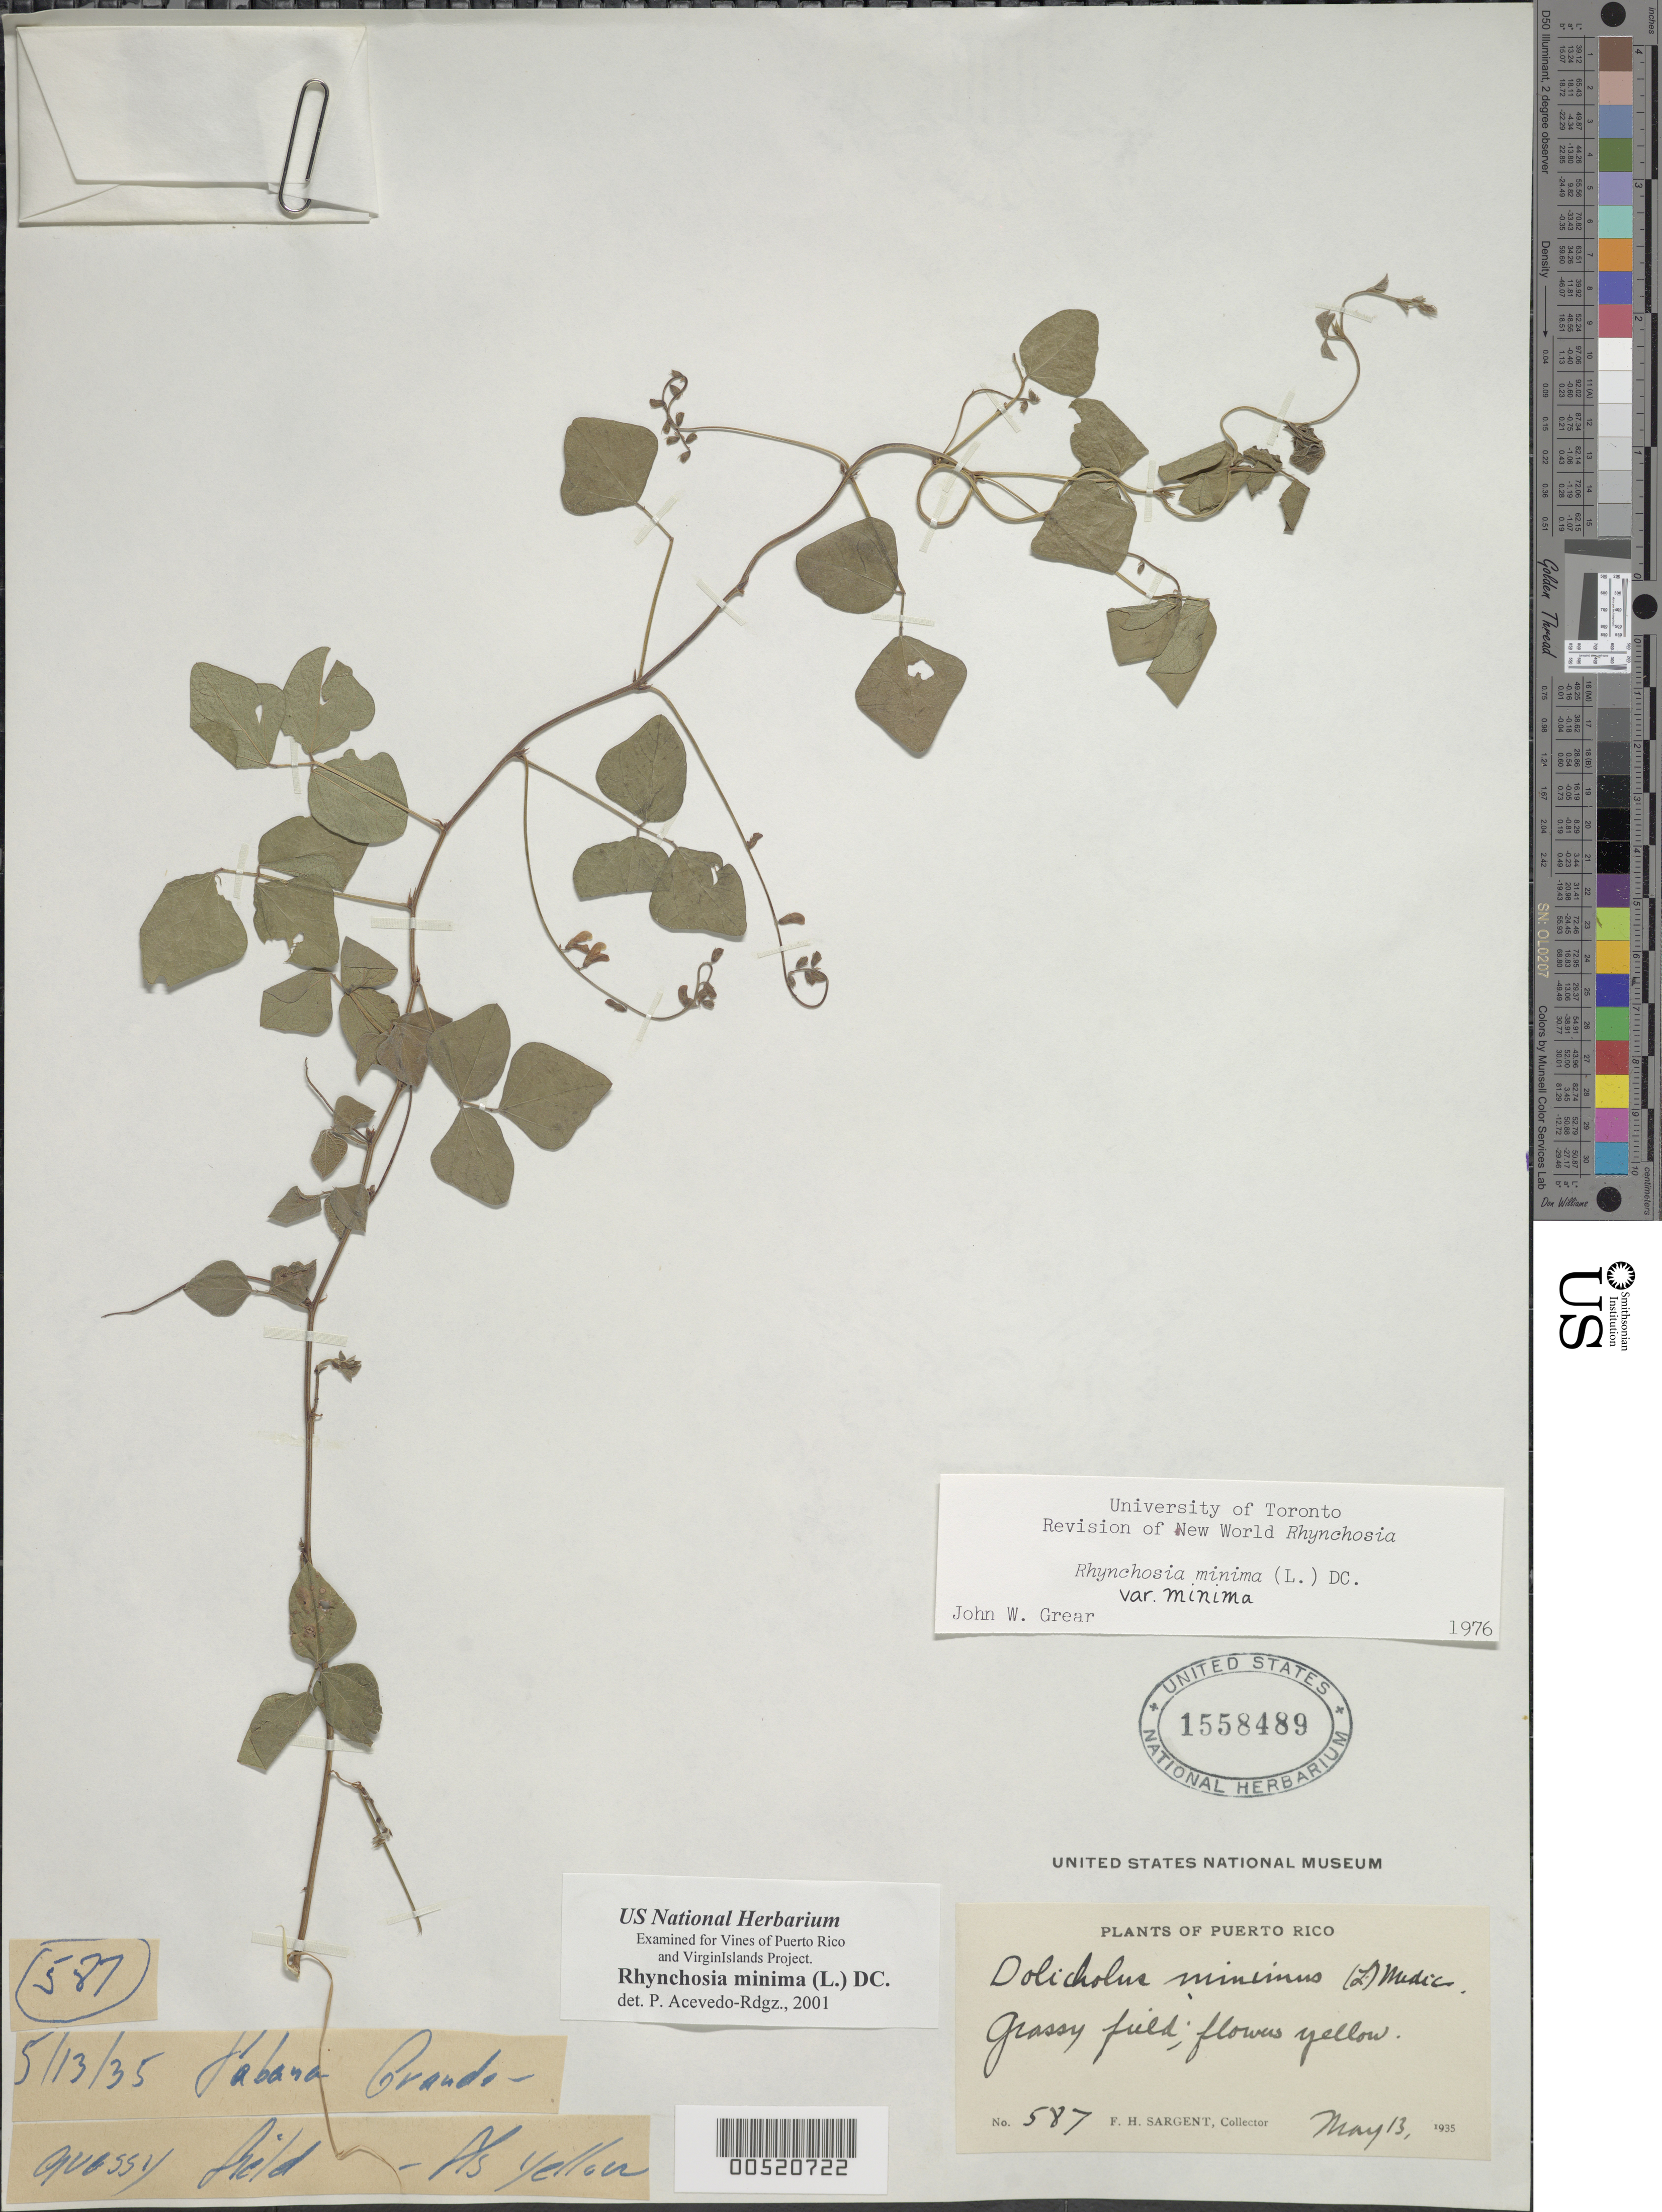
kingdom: Plantae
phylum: Tracheophyta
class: Magnoliopsida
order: Fabales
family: Fabaceae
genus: Rhynchosia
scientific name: Rhynchosia minima var. minima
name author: (L.) DC.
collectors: F. H. Sargent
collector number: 587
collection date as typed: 13 May 1935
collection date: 1935-05-13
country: Puerto Rico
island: Greater Antilles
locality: Sabana Grande. Grassy fields.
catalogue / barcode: US 1558489